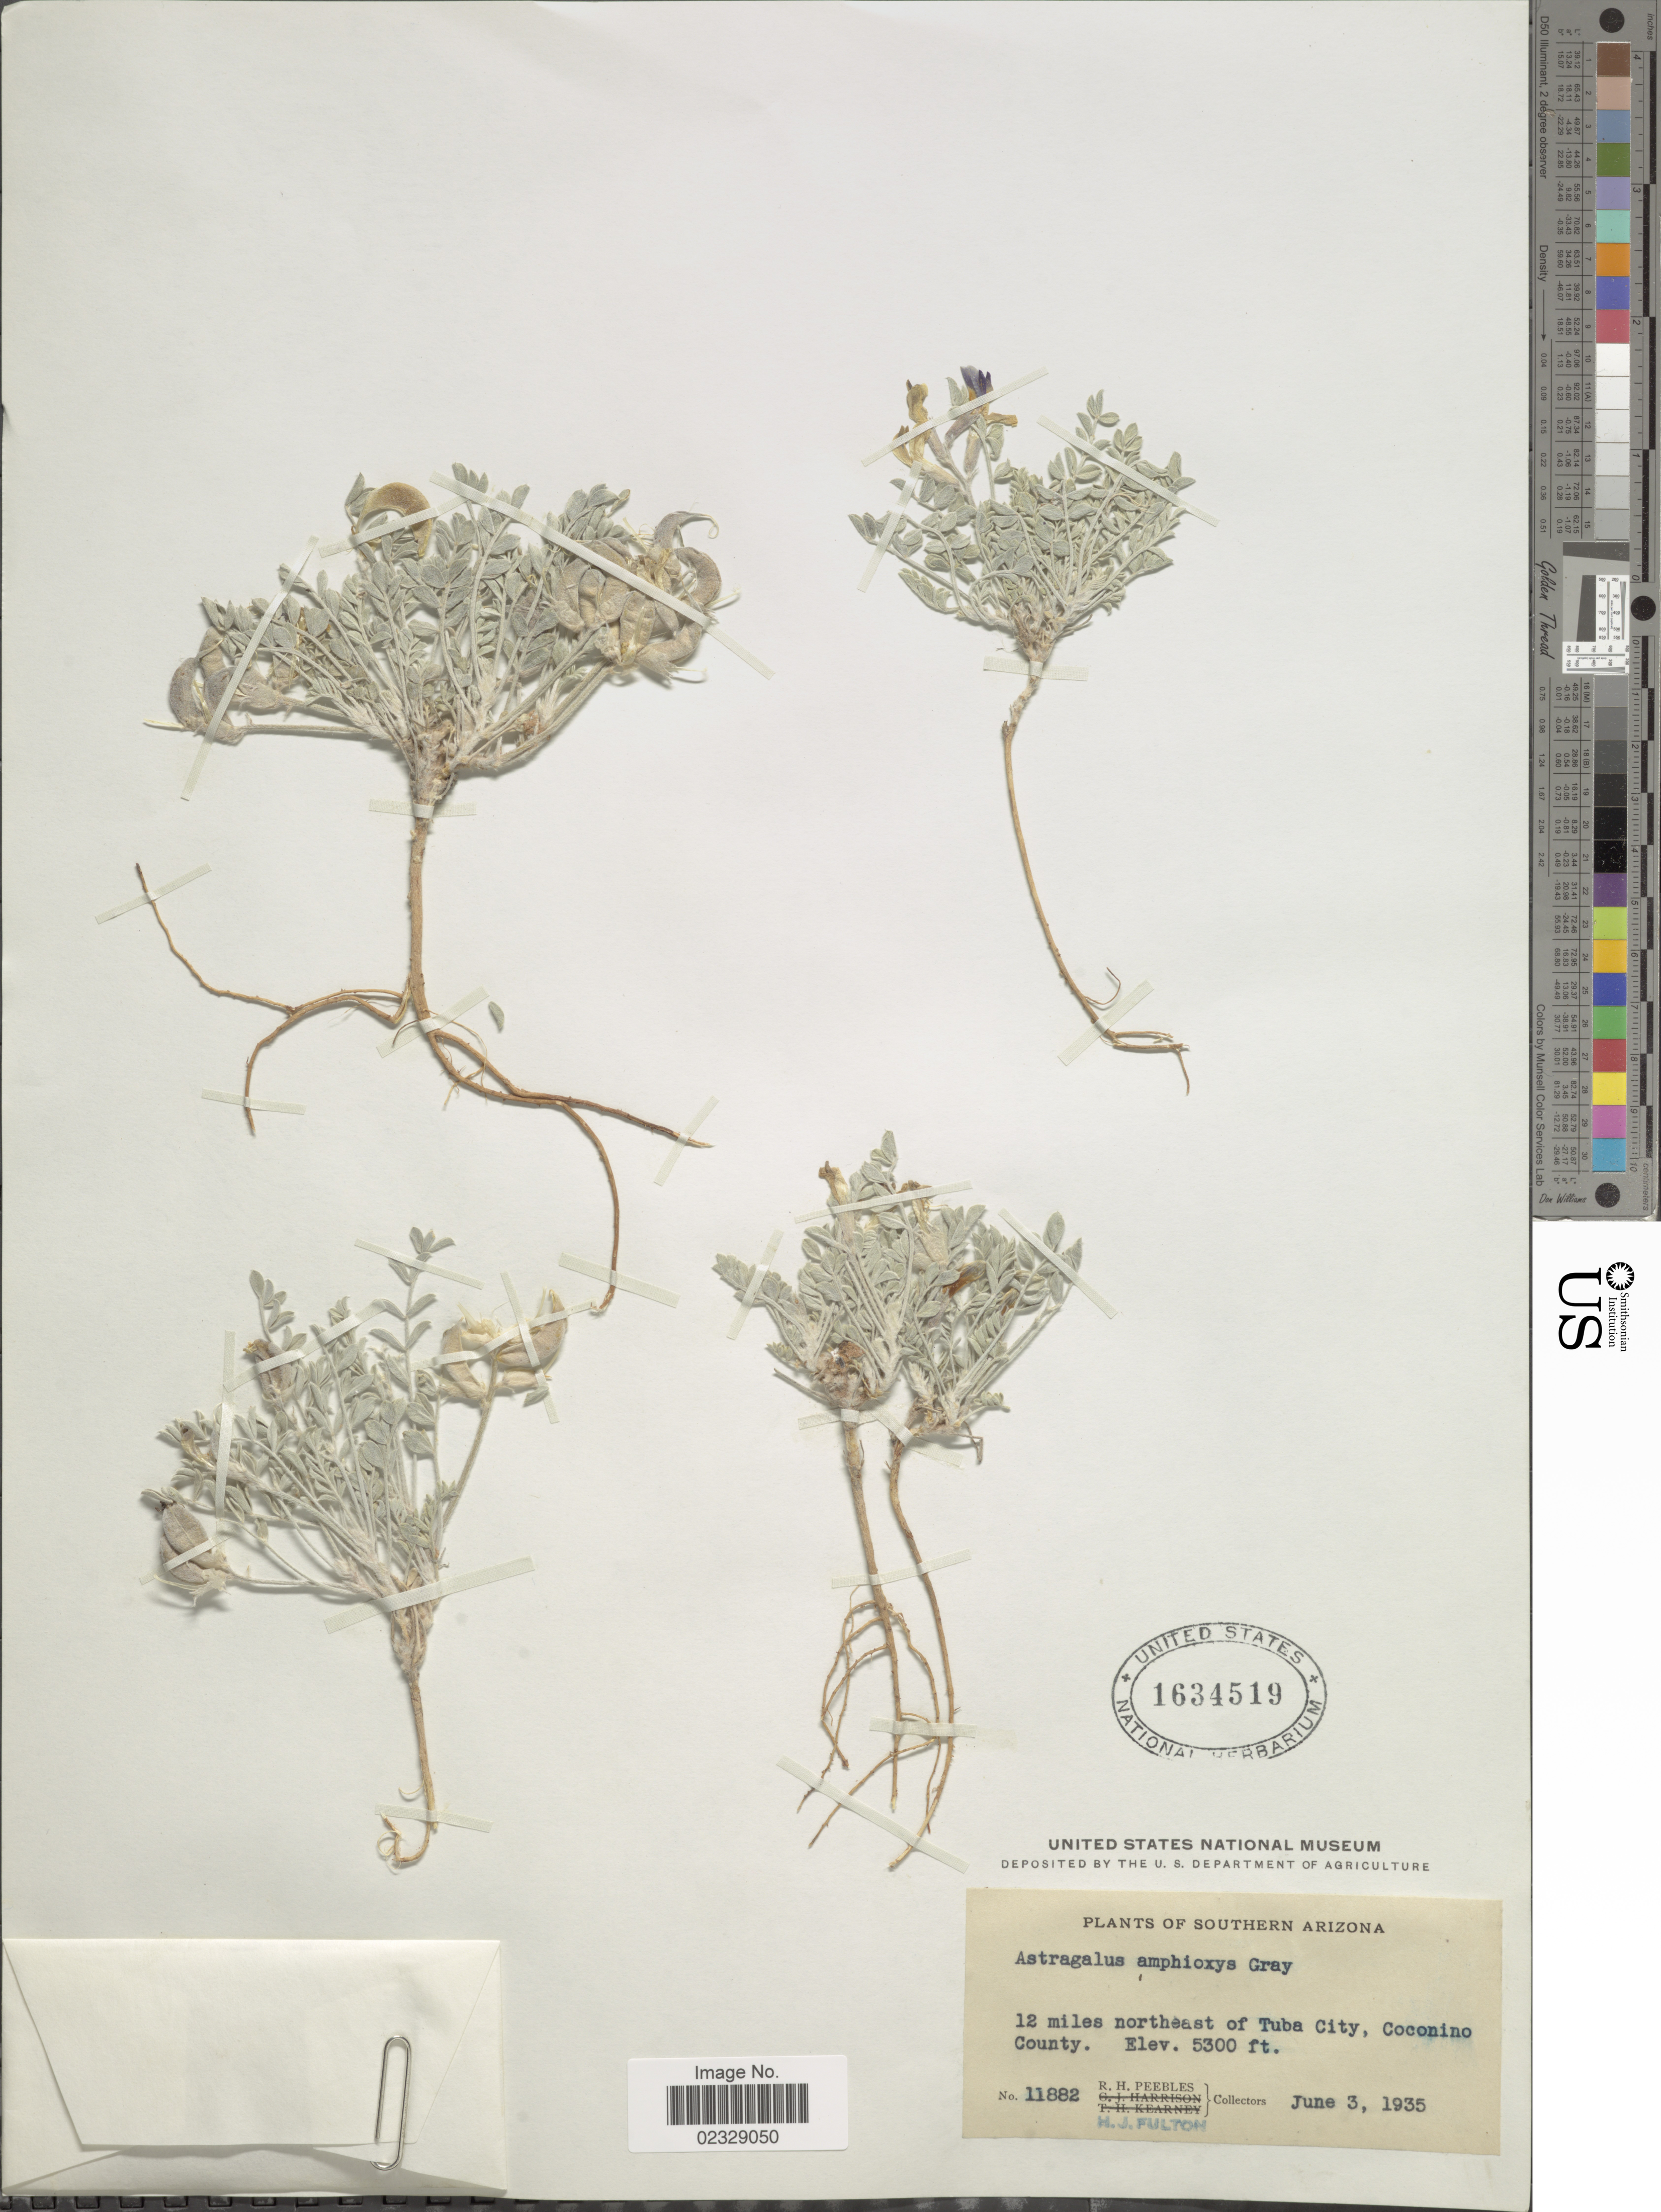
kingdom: Plantae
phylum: Tracheophyta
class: Magnoliopsida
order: Fabales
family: Fabaceae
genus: Astragalus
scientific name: Astragalus amphioxys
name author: A. Gray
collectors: R. H. Peebles & H. Fulton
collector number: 11882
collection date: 1935-06-03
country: United States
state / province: Arizona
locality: Southern Arizona, 12 miles northeast of Tuba City, Coconino County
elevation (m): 1615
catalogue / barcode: US 1634519